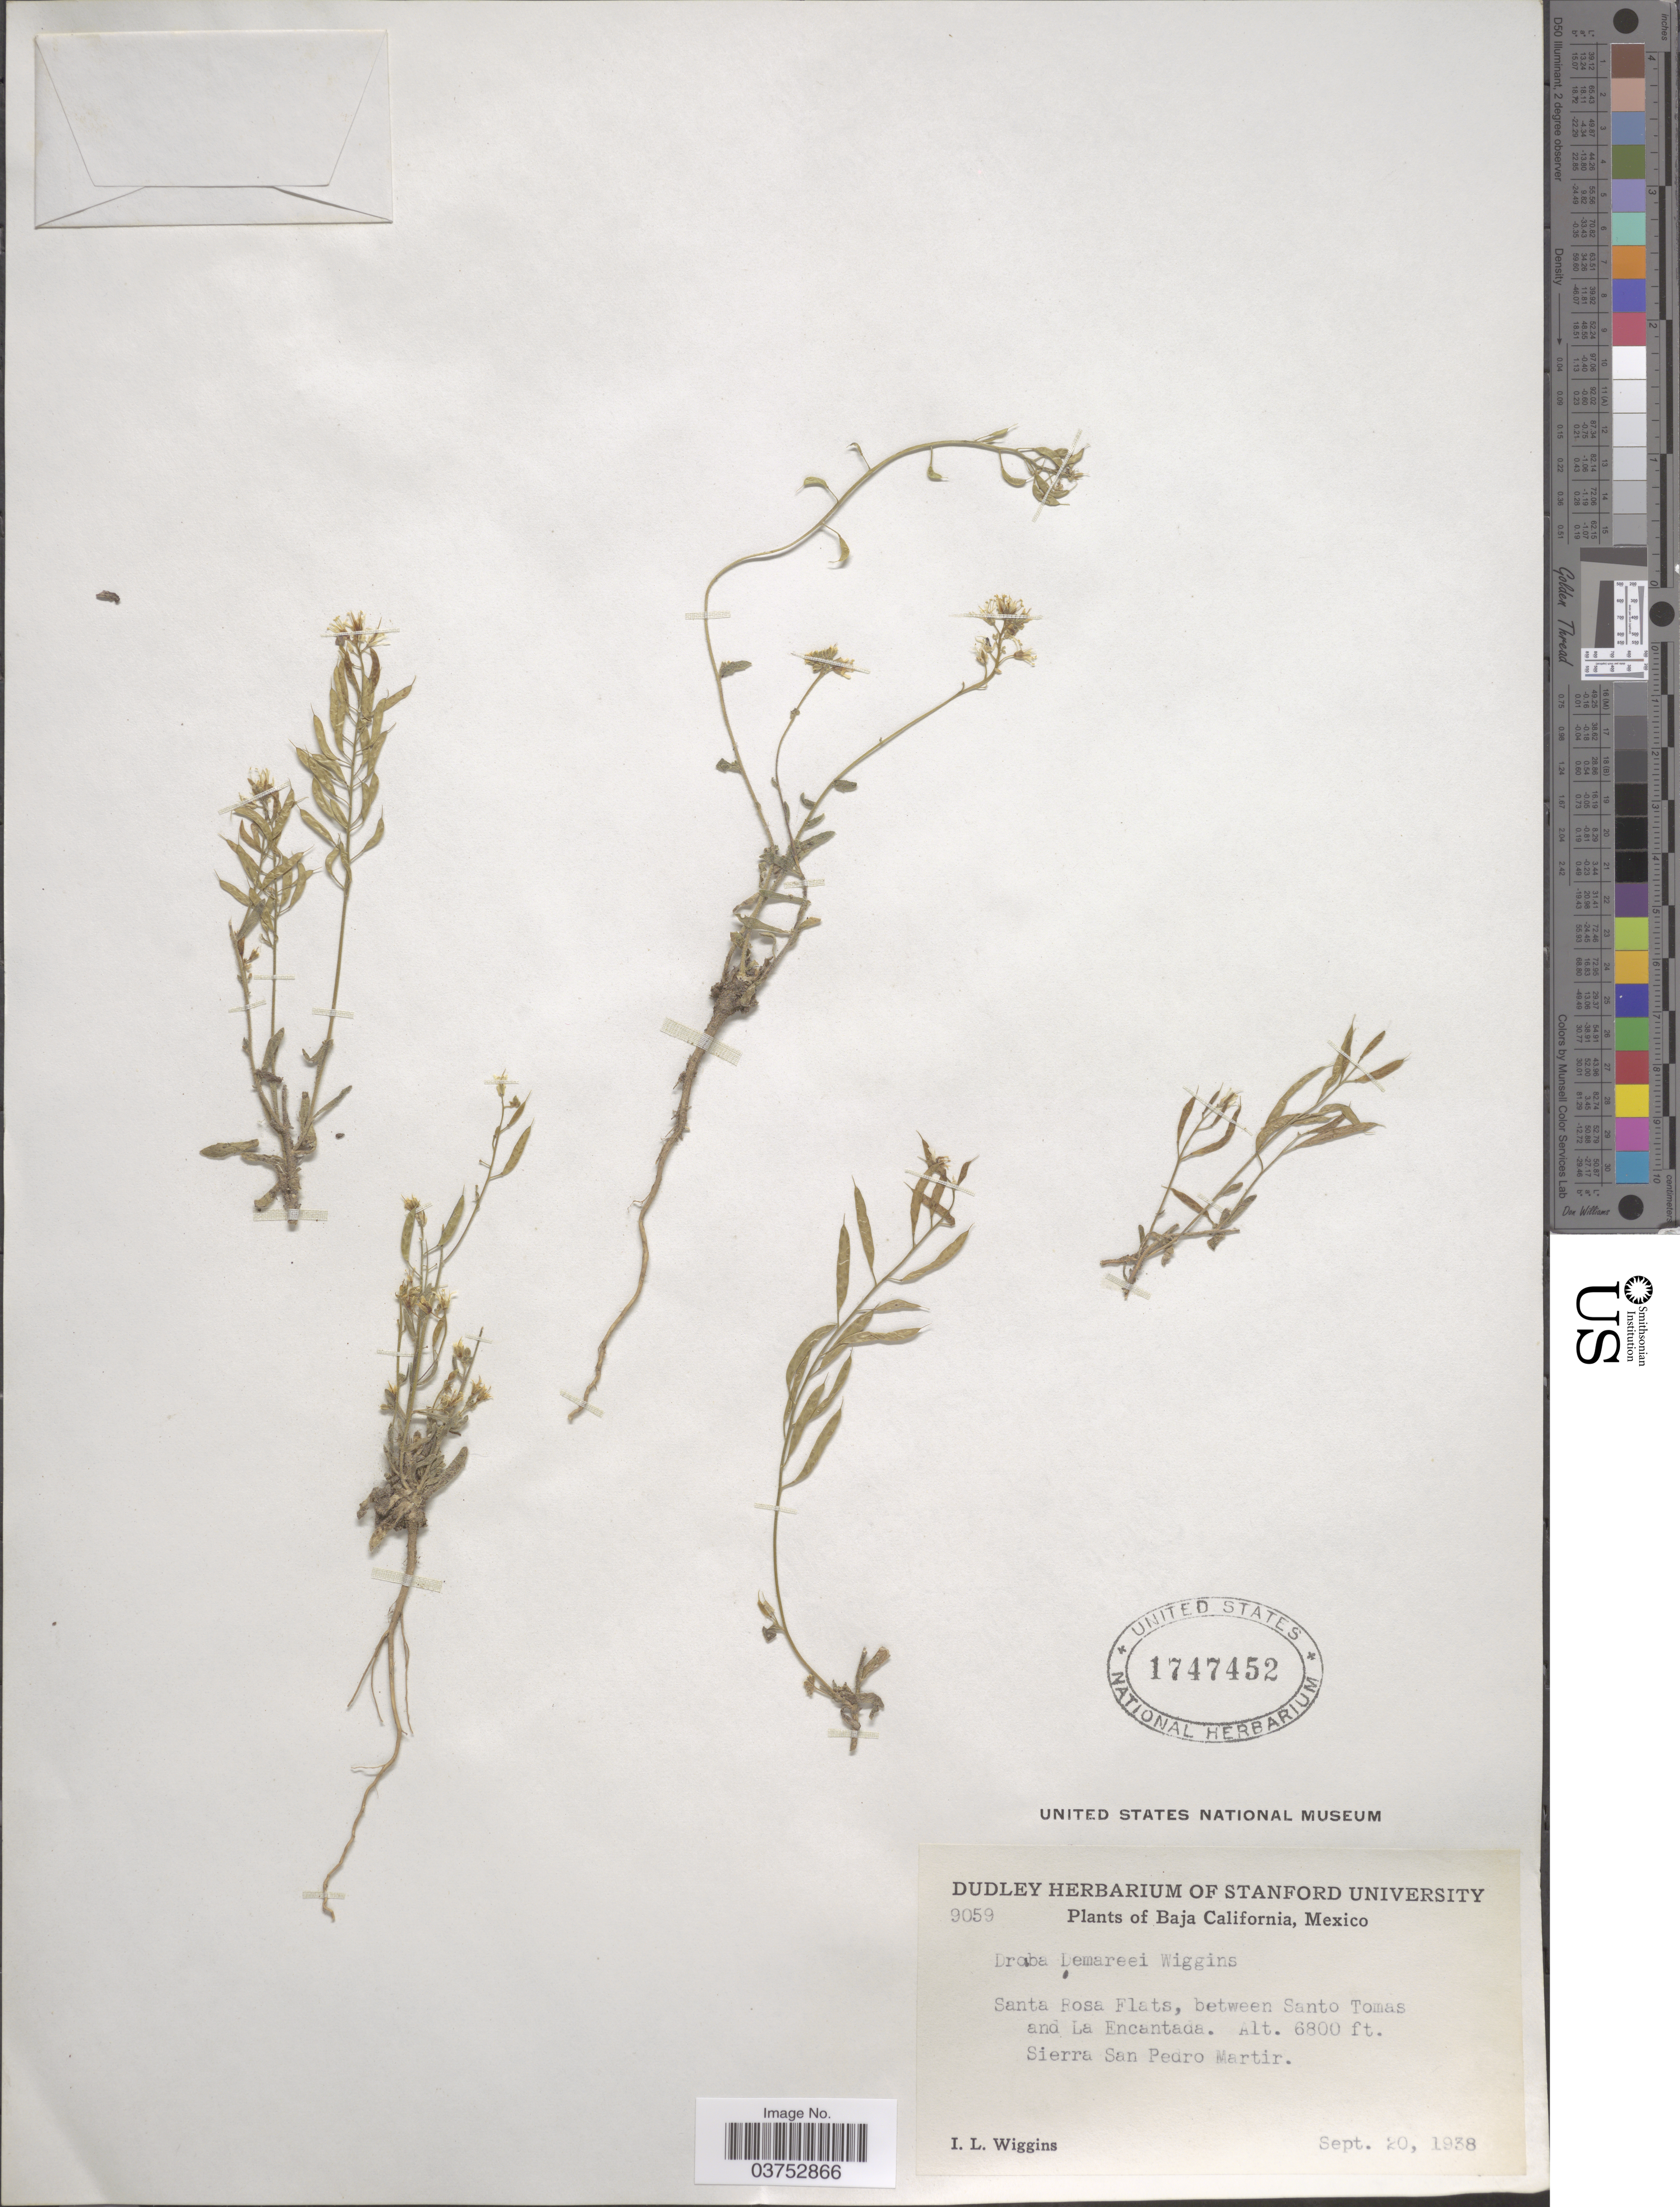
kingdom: Plantae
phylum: Tracheophyta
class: Magnoliopsida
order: Brassicales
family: Brassicaceae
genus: Draba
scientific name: Draba corrugata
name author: S. Watson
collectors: I. L. Wiggins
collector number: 9059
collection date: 1938-09-20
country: Mexico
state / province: Baja California Sur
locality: Santa Rosa Flats, between Santo Tomas and La Encantada. Sierra San Pedro Martir.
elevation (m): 2073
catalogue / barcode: US 1747452